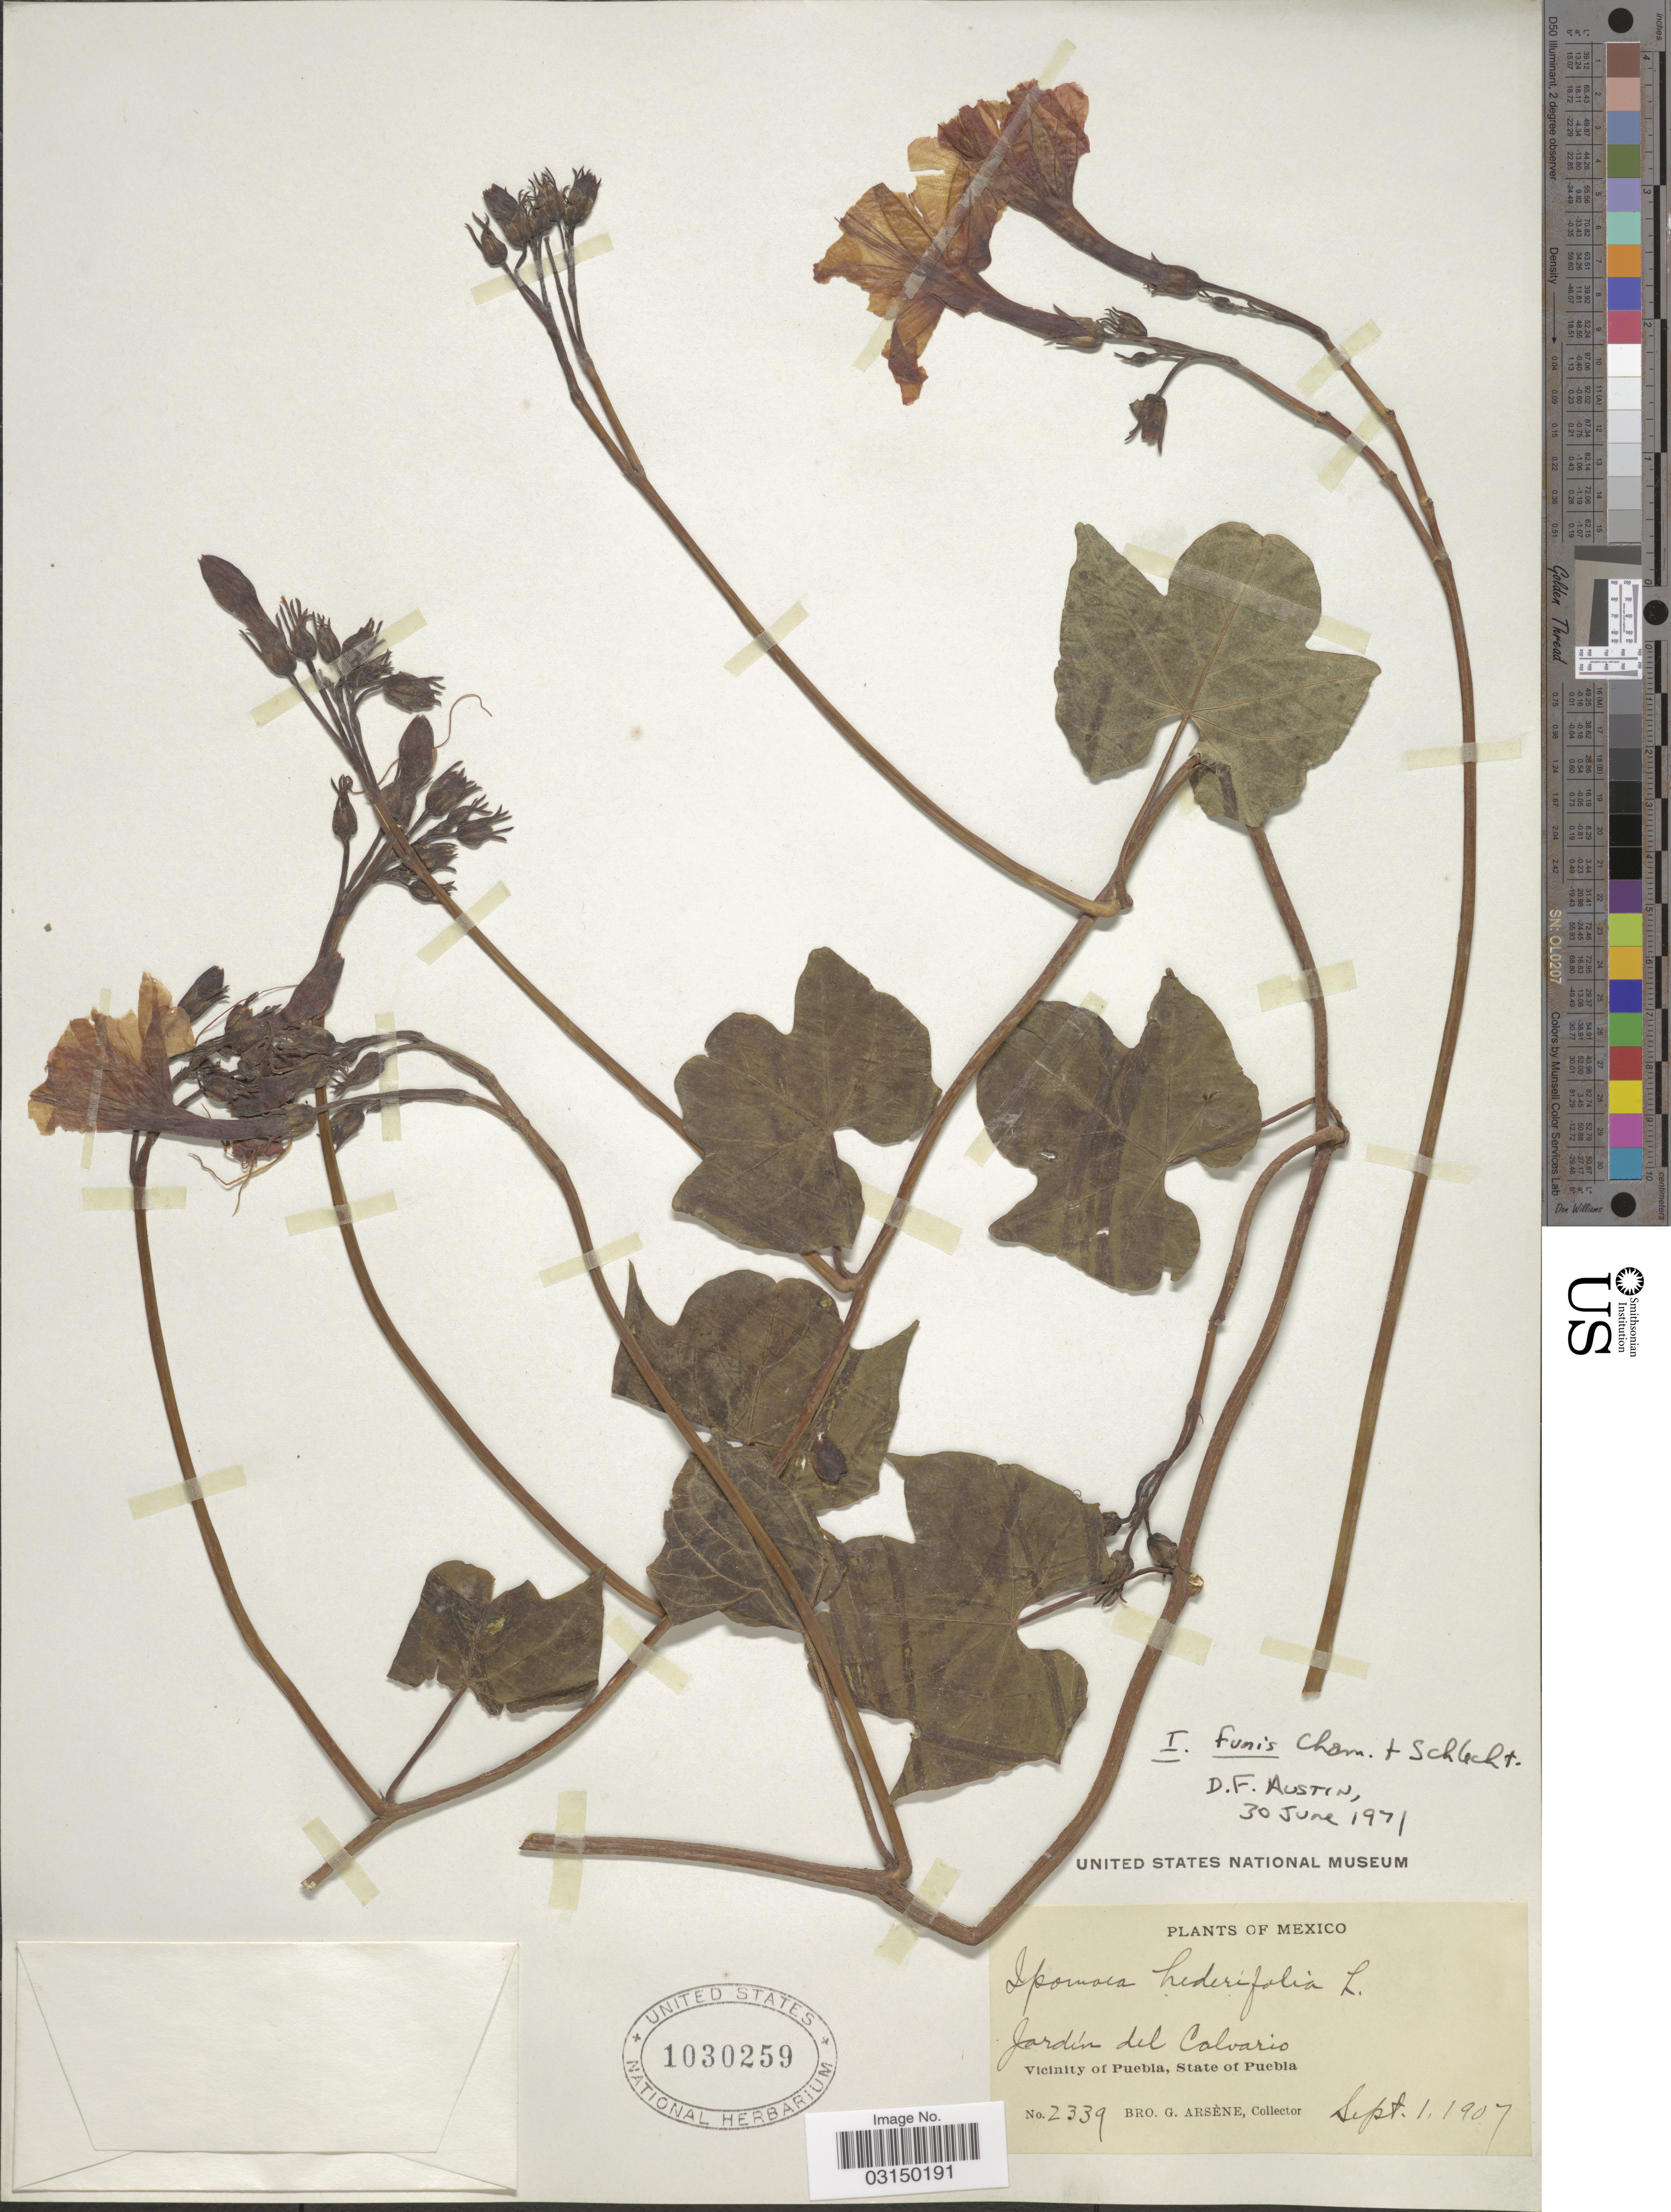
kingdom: Plantae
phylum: Tracheophyta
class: Magnoliopsida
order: Solanales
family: Convolvulaceae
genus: Ipomoea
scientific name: Ipomoea funis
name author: Schltdl. & Cham.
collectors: Bro. G. Arsène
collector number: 2339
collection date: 1907-09-01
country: Mexico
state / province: Puebla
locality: Jardín del Calvario. Vicinity of Puebla.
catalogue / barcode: US 1030259